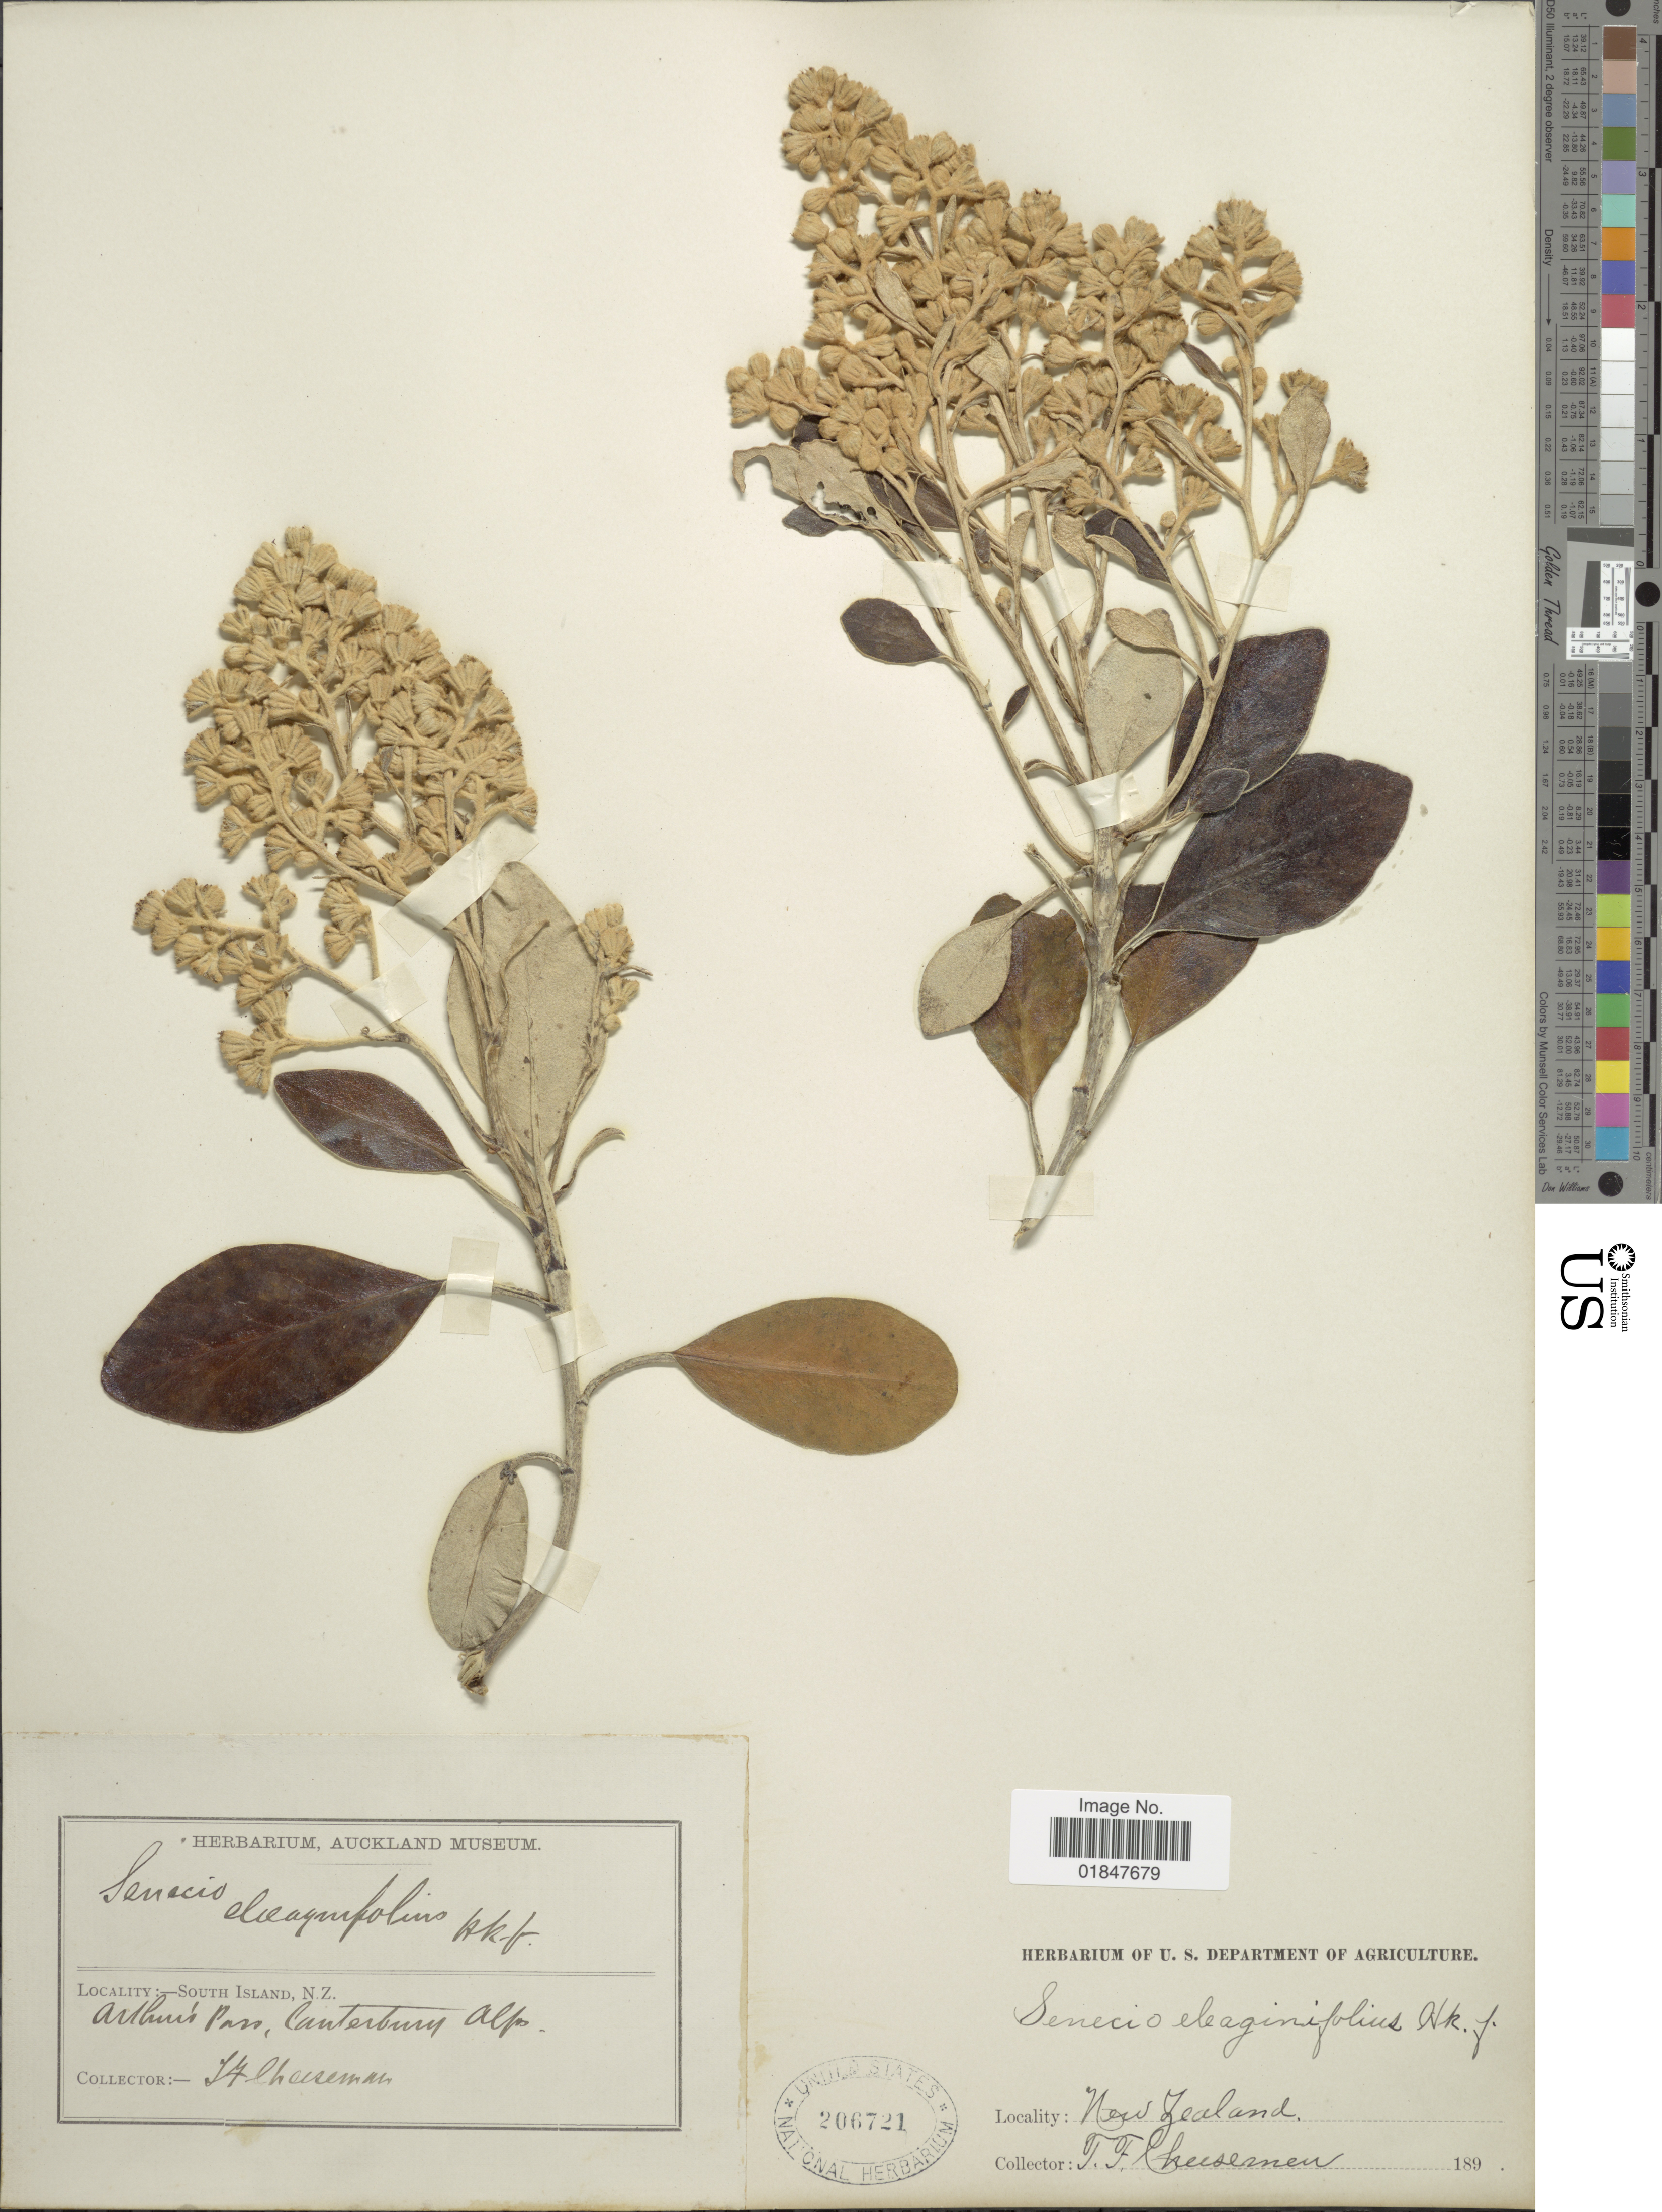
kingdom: Plantae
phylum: Tracheophyta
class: Magnoliopsida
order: Asterales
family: Asteraceae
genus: Brachyglottis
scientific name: Brachyglottis elaeagnifolia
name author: (Hook. f.) B. Nord.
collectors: T. F. Cheeseman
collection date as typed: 189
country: New Zealand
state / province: Canterbury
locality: South Island, Arthur's Pass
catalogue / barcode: US 206721